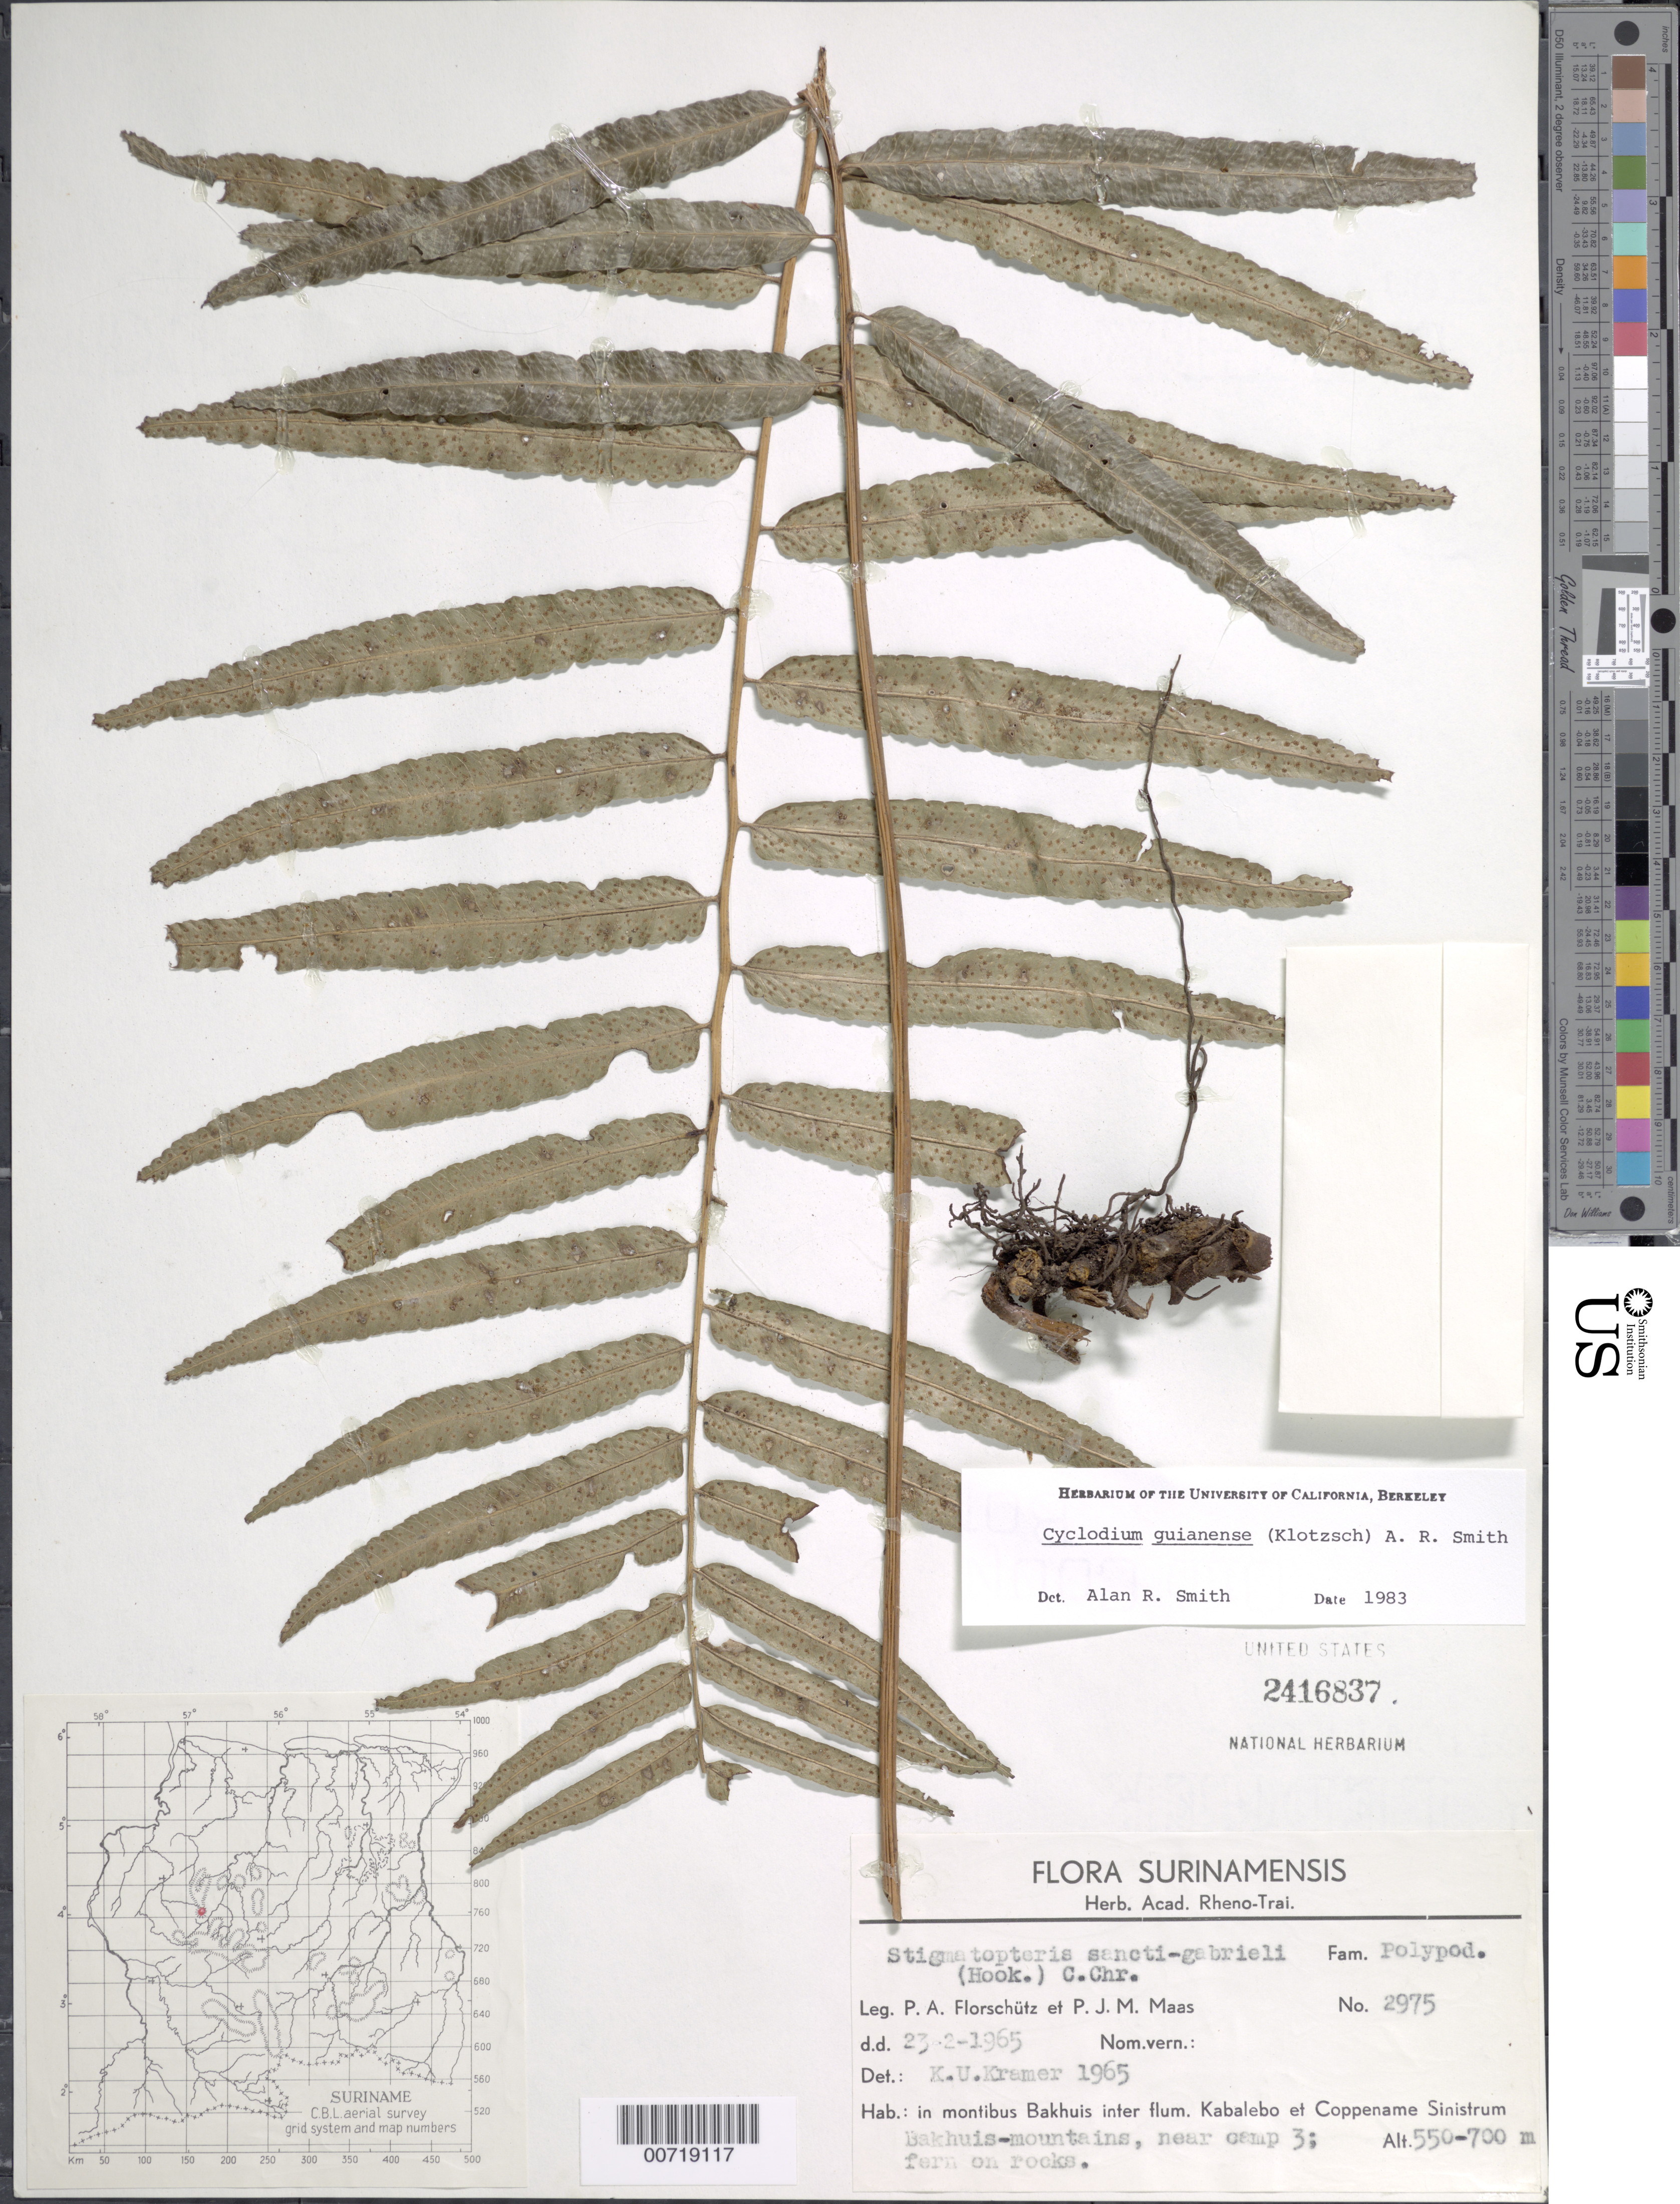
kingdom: Plantae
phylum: Tracheophyta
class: Polypodiopsida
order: Polypodiales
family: Dryopteridaceae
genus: Cyclodium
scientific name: Cyclodium guianense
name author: (Klotzsch) van der Werff ex L.D. Gómez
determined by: Smith, Alan R., (UC)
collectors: P. Florschütz & P. Maas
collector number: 2975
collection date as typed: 23-Feb-65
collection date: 1965-02-23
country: Suriname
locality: Mont Bakhuis, betw. Kabalebo & Coppename Rivers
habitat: On rocks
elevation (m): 550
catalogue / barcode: US 2416837